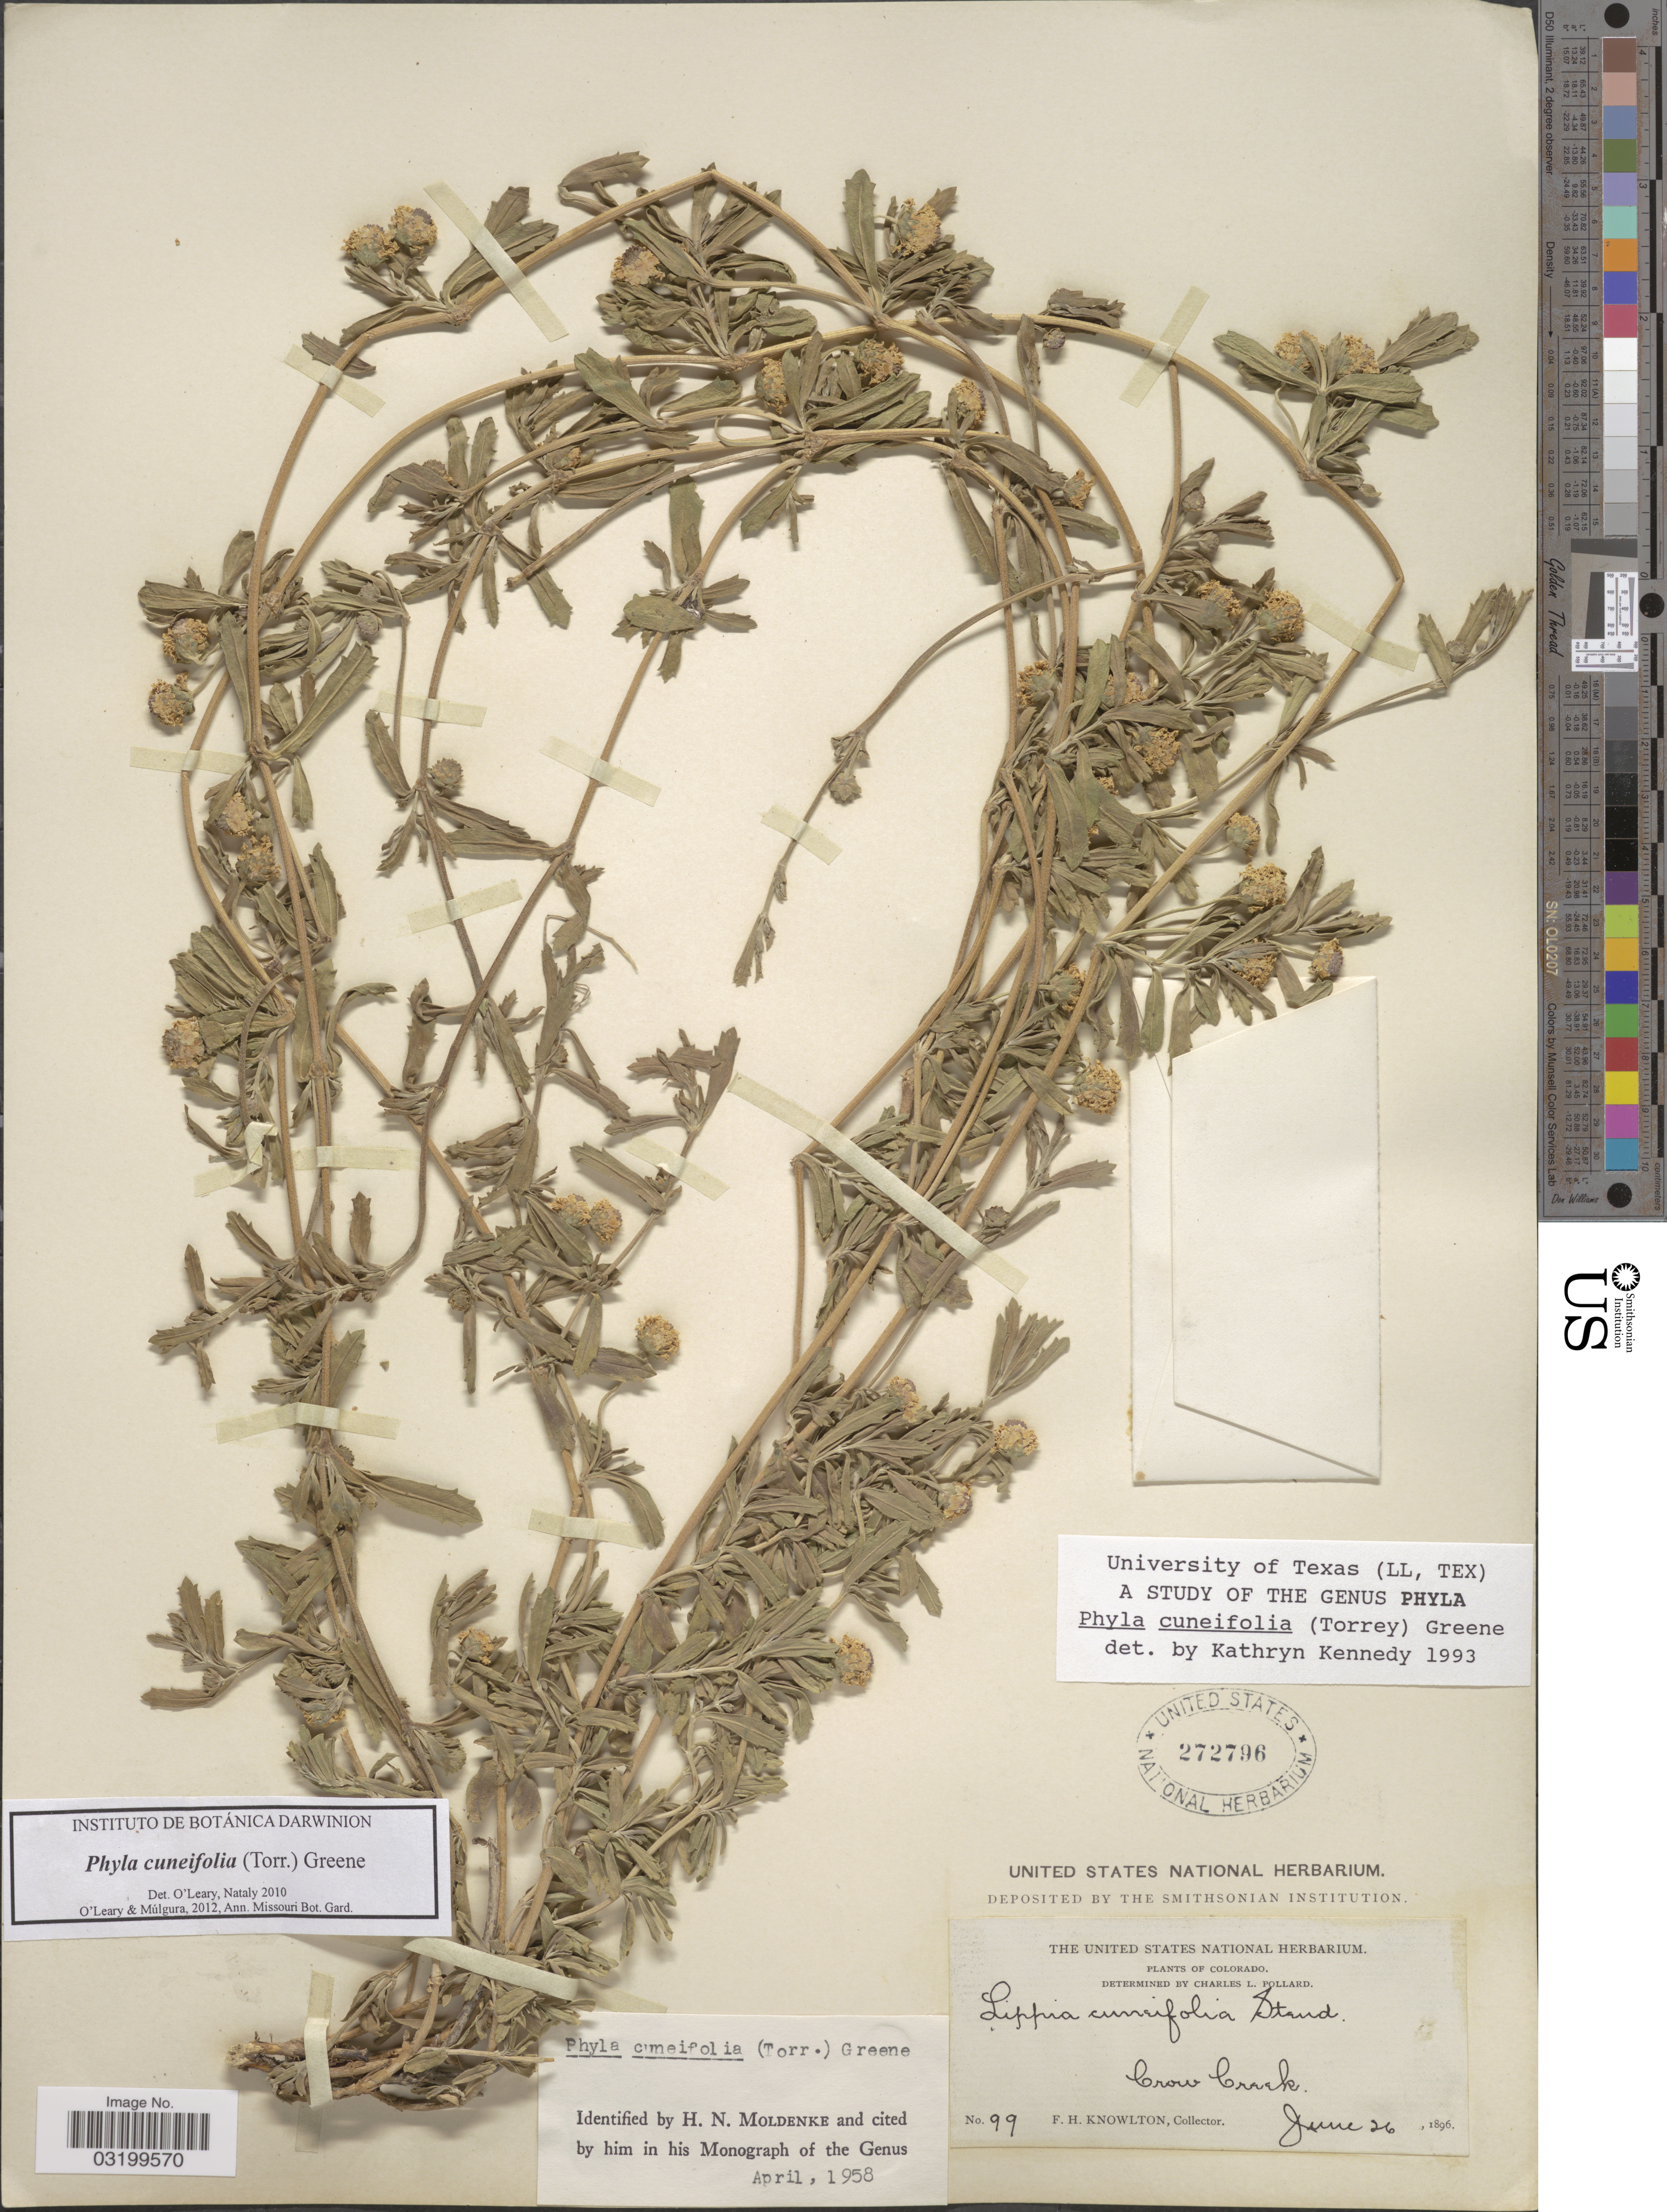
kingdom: Plantae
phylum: Tracheophyta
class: Magnoliopsida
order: Lamiales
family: Verbenaceae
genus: Phyla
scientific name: Phyla cuneifolia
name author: (Torr.) Greene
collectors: F. H. Knowlton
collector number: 99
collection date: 1896-06-26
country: United States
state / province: Colorado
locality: Crow Creek.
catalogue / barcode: US 272796